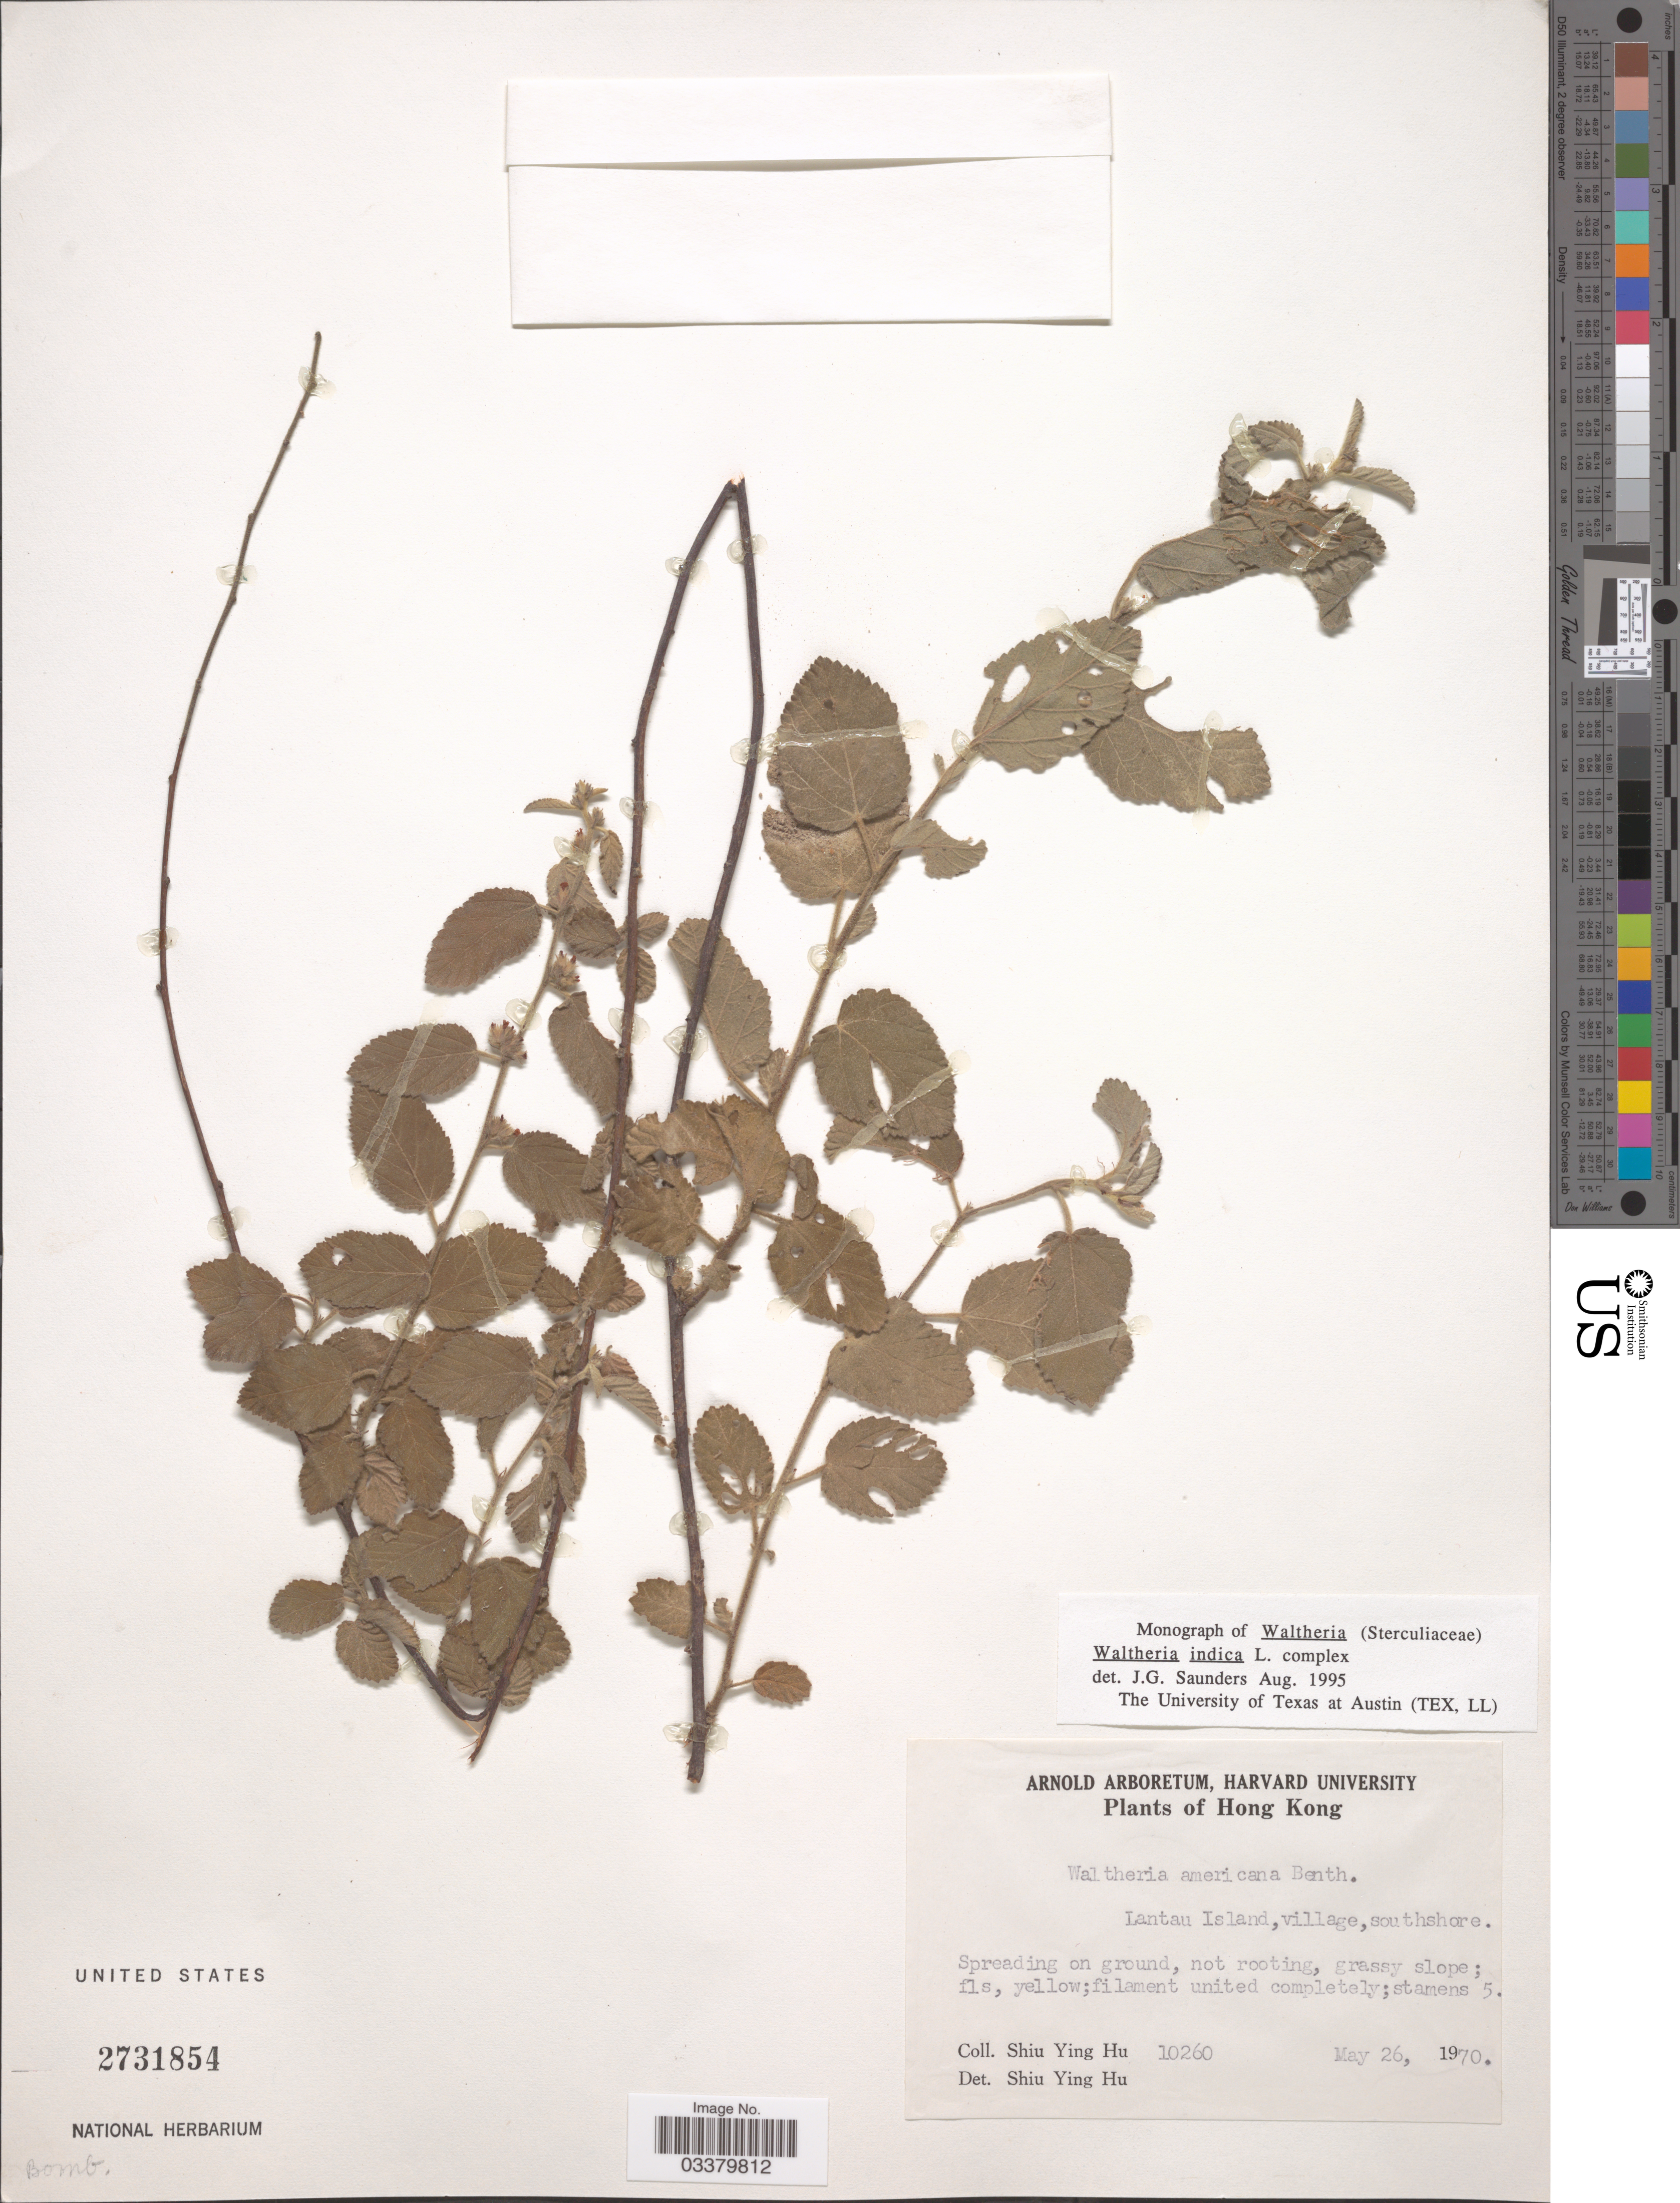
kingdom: Plantae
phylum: Tracheophyta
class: Magnoliopsida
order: Malvales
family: Malvaceae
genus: Waltheria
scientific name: Waltheria indica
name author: L.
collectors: S. Y. Hu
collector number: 10260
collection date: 1970-05-26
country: China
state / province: Hong Kong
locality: Lantau Island, village, southshore.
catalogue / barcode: US 2731854